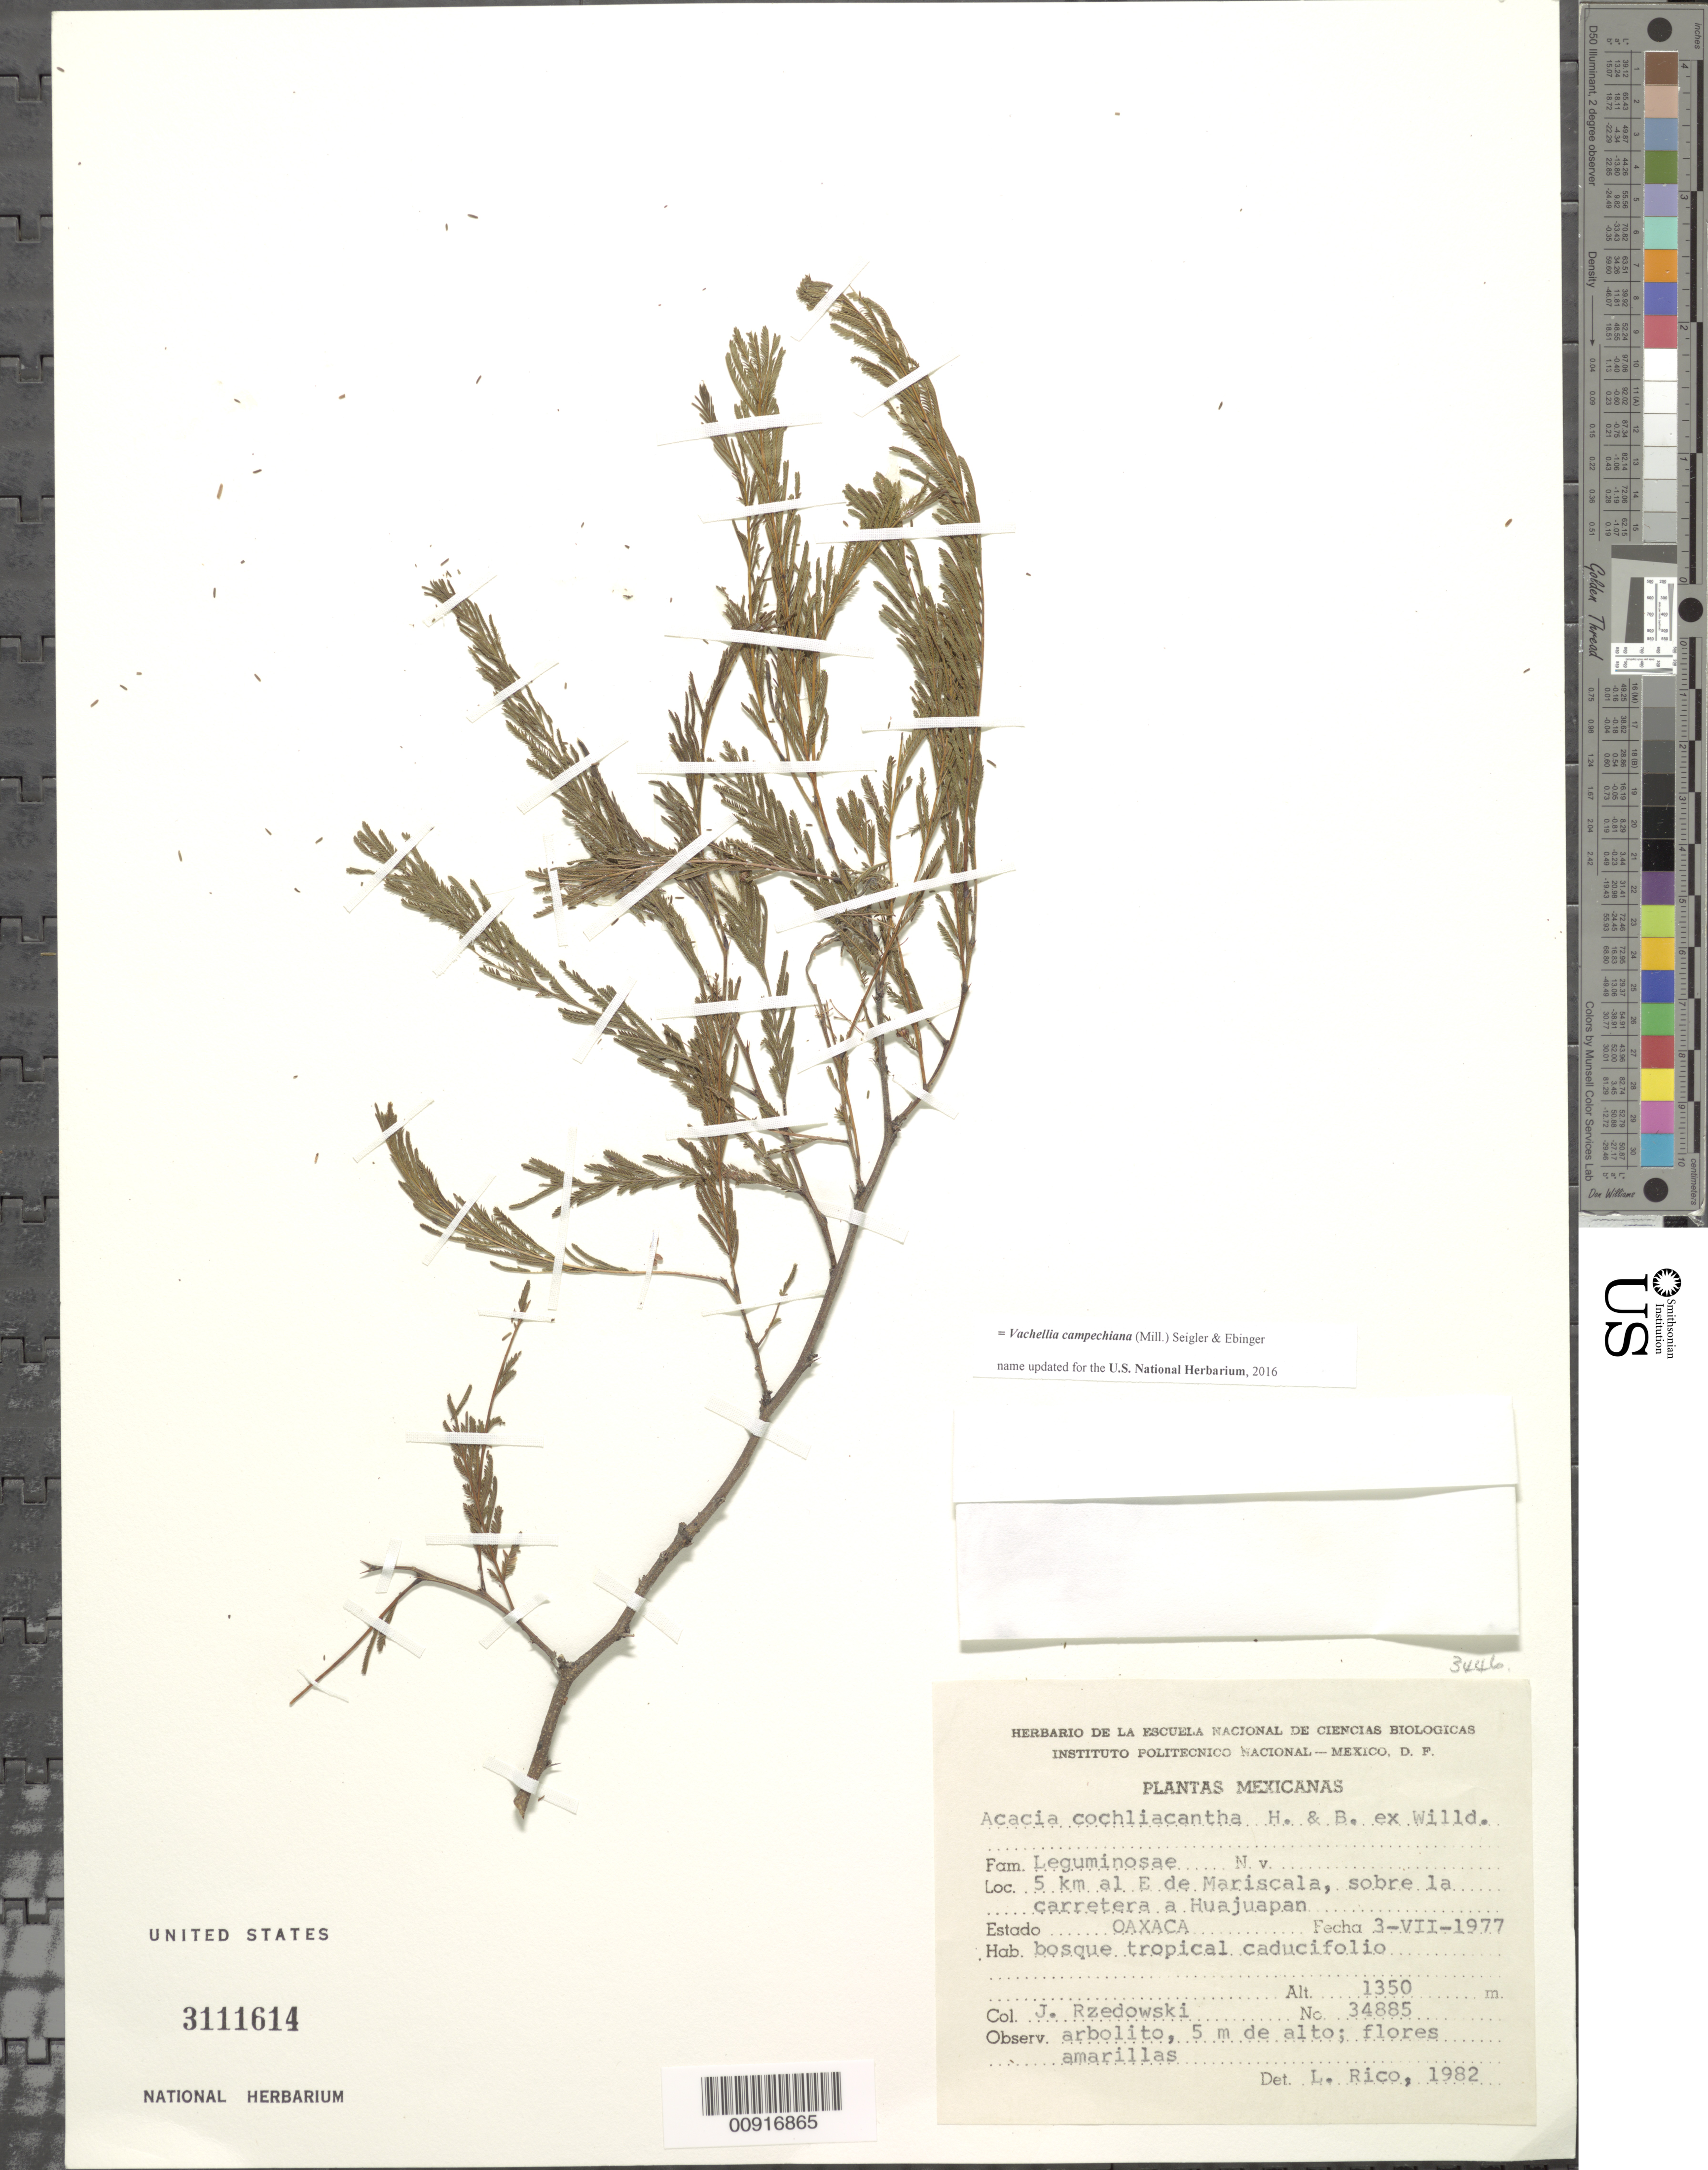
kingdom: Plantae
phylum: Tracheophyta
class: Magnoliopsida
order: Fabales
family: Fabaceae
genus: Vachellia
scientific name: Vachellia campechiana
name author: (Mill.) Seigler & Ebinger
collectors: J. Rzedowski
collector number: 34885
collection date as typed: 03 Jul 1977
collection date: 1977-07-03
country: Mexico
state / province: Oaxaca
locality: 5 km. al E de Mariscala, sobre la carretera a Huajuapan.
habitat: Bosque tropical caducifolio.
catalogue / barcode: US 3111614